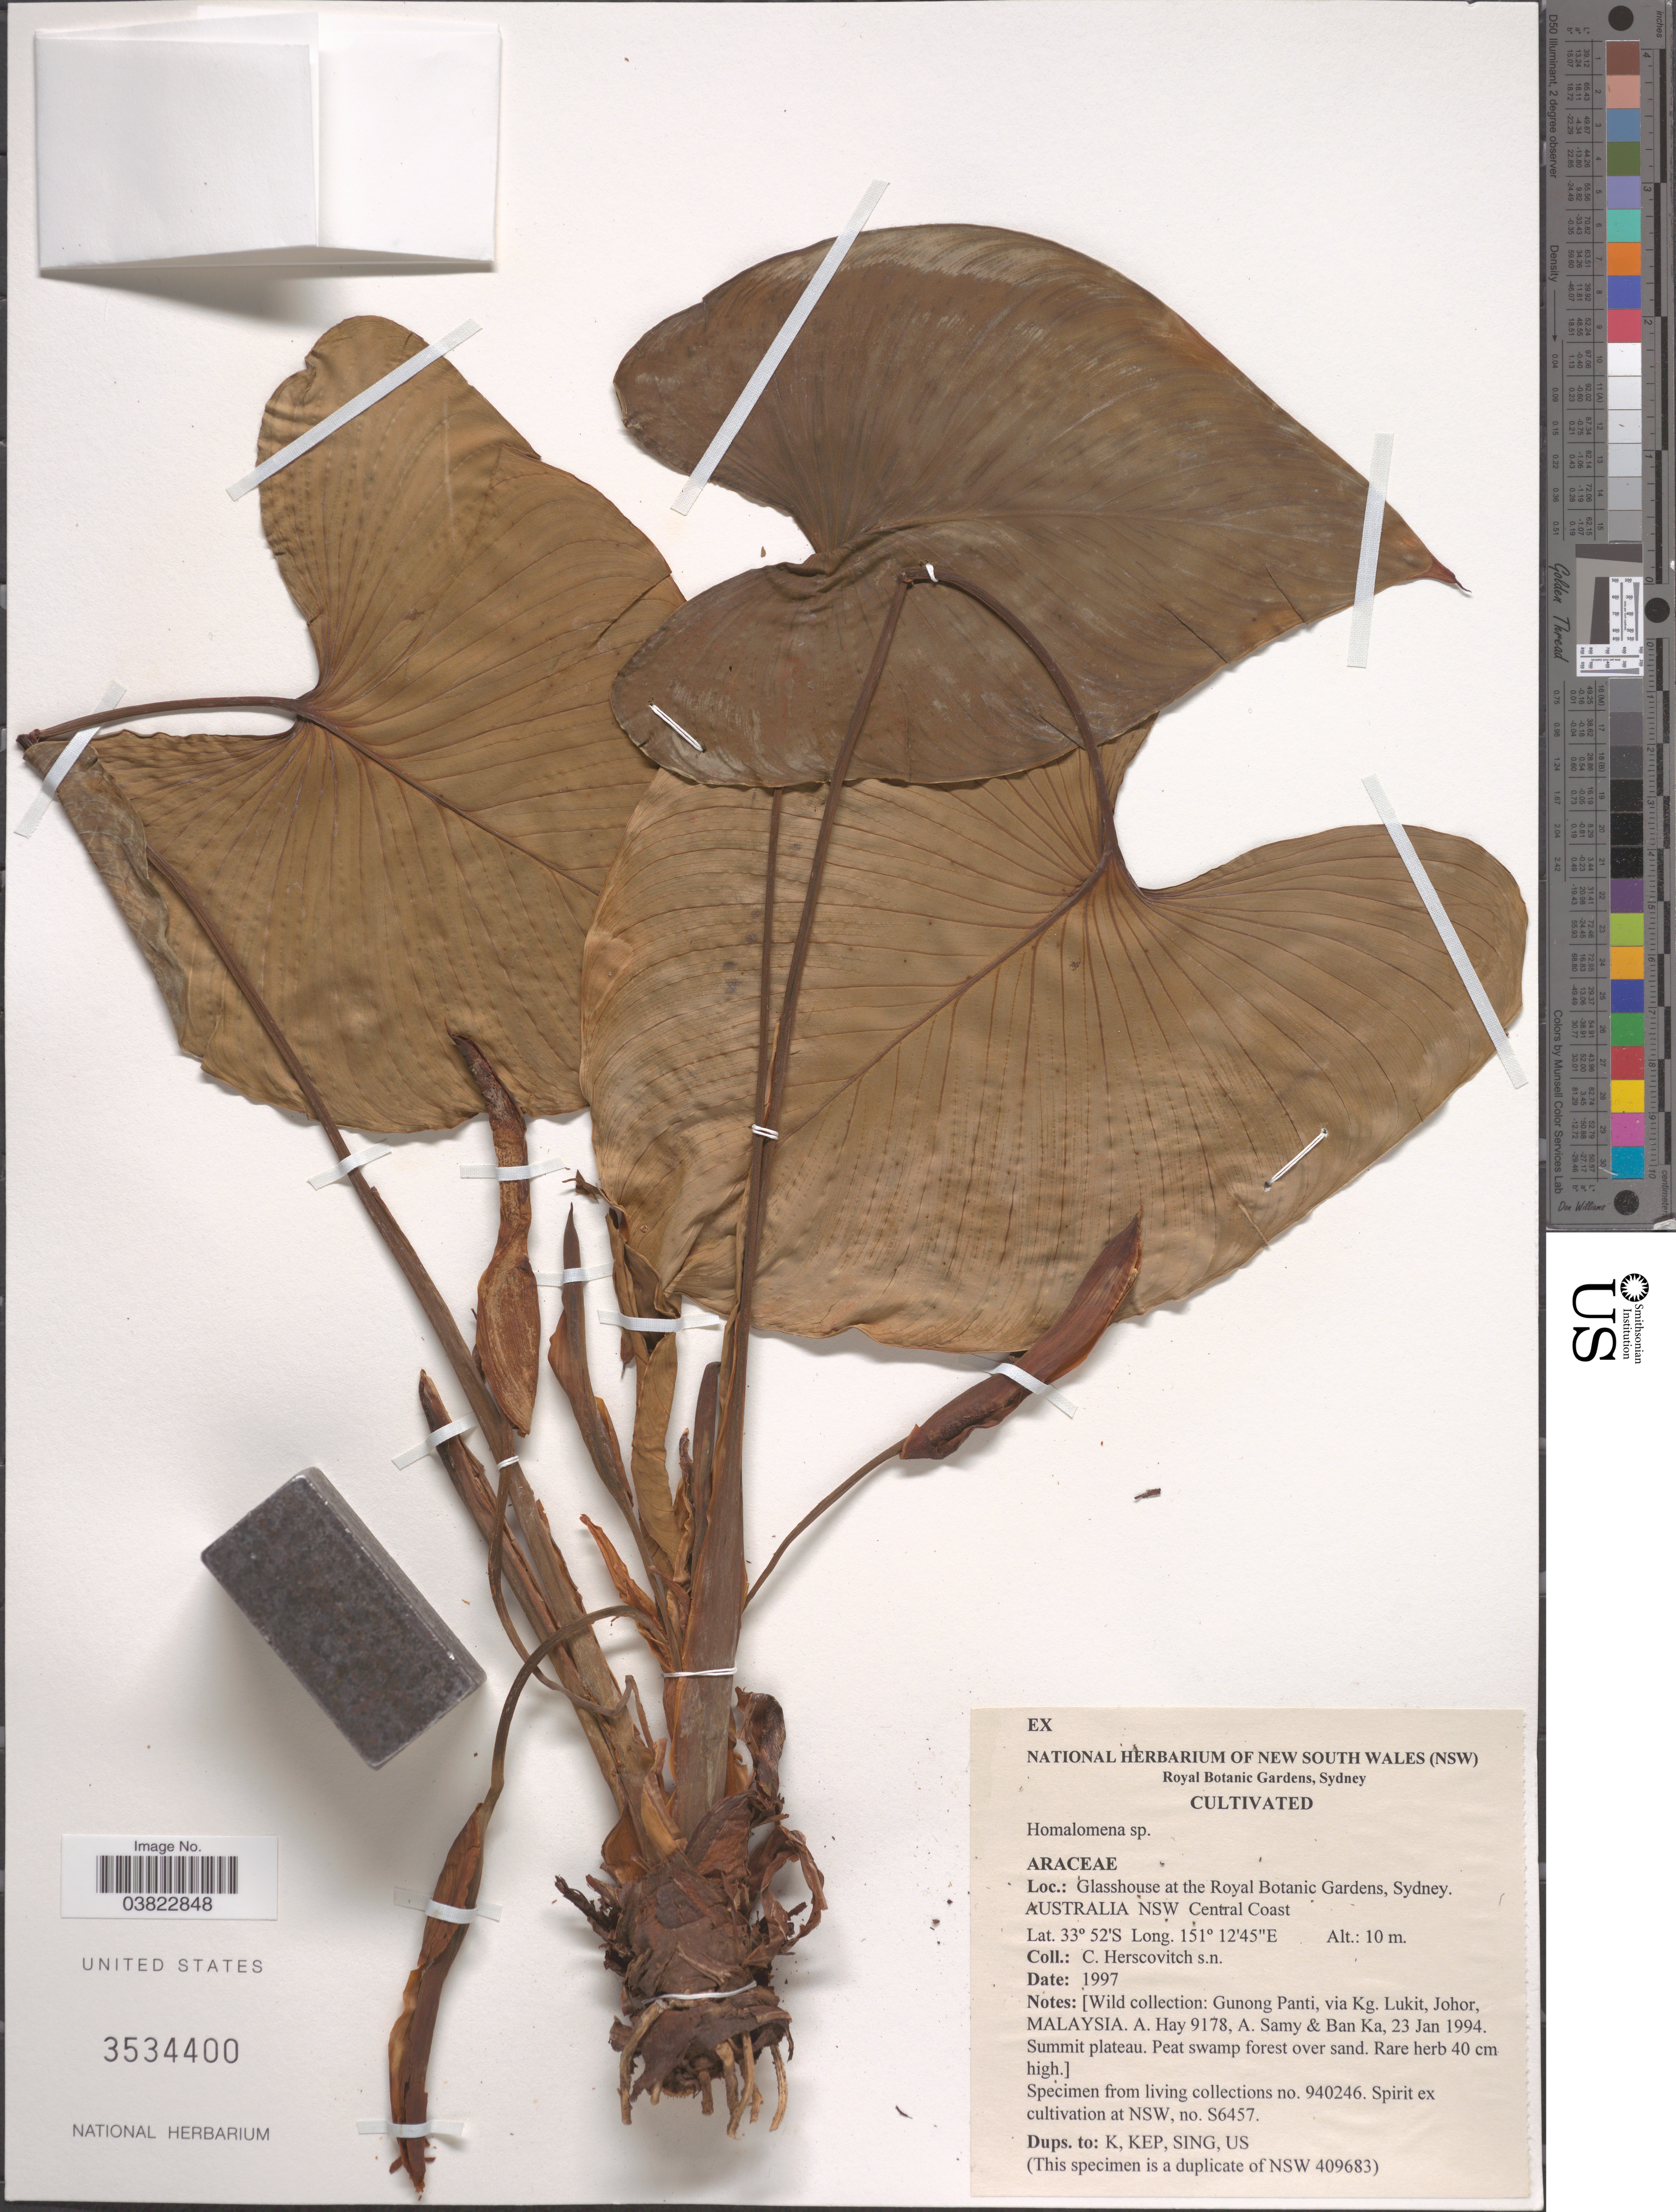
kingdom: Plantae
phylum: Tracheophyta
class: Liliopsida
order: Alismatales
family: Araceae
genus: Homalomena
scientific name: Homalomena sp.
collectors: C. Herscovitch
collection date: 1997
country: Australia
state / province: New South Wales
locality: Glasshouse at the Royal Botanic Gardens, Sydney. Central Coast.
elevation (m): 10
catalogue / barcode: US 3534400